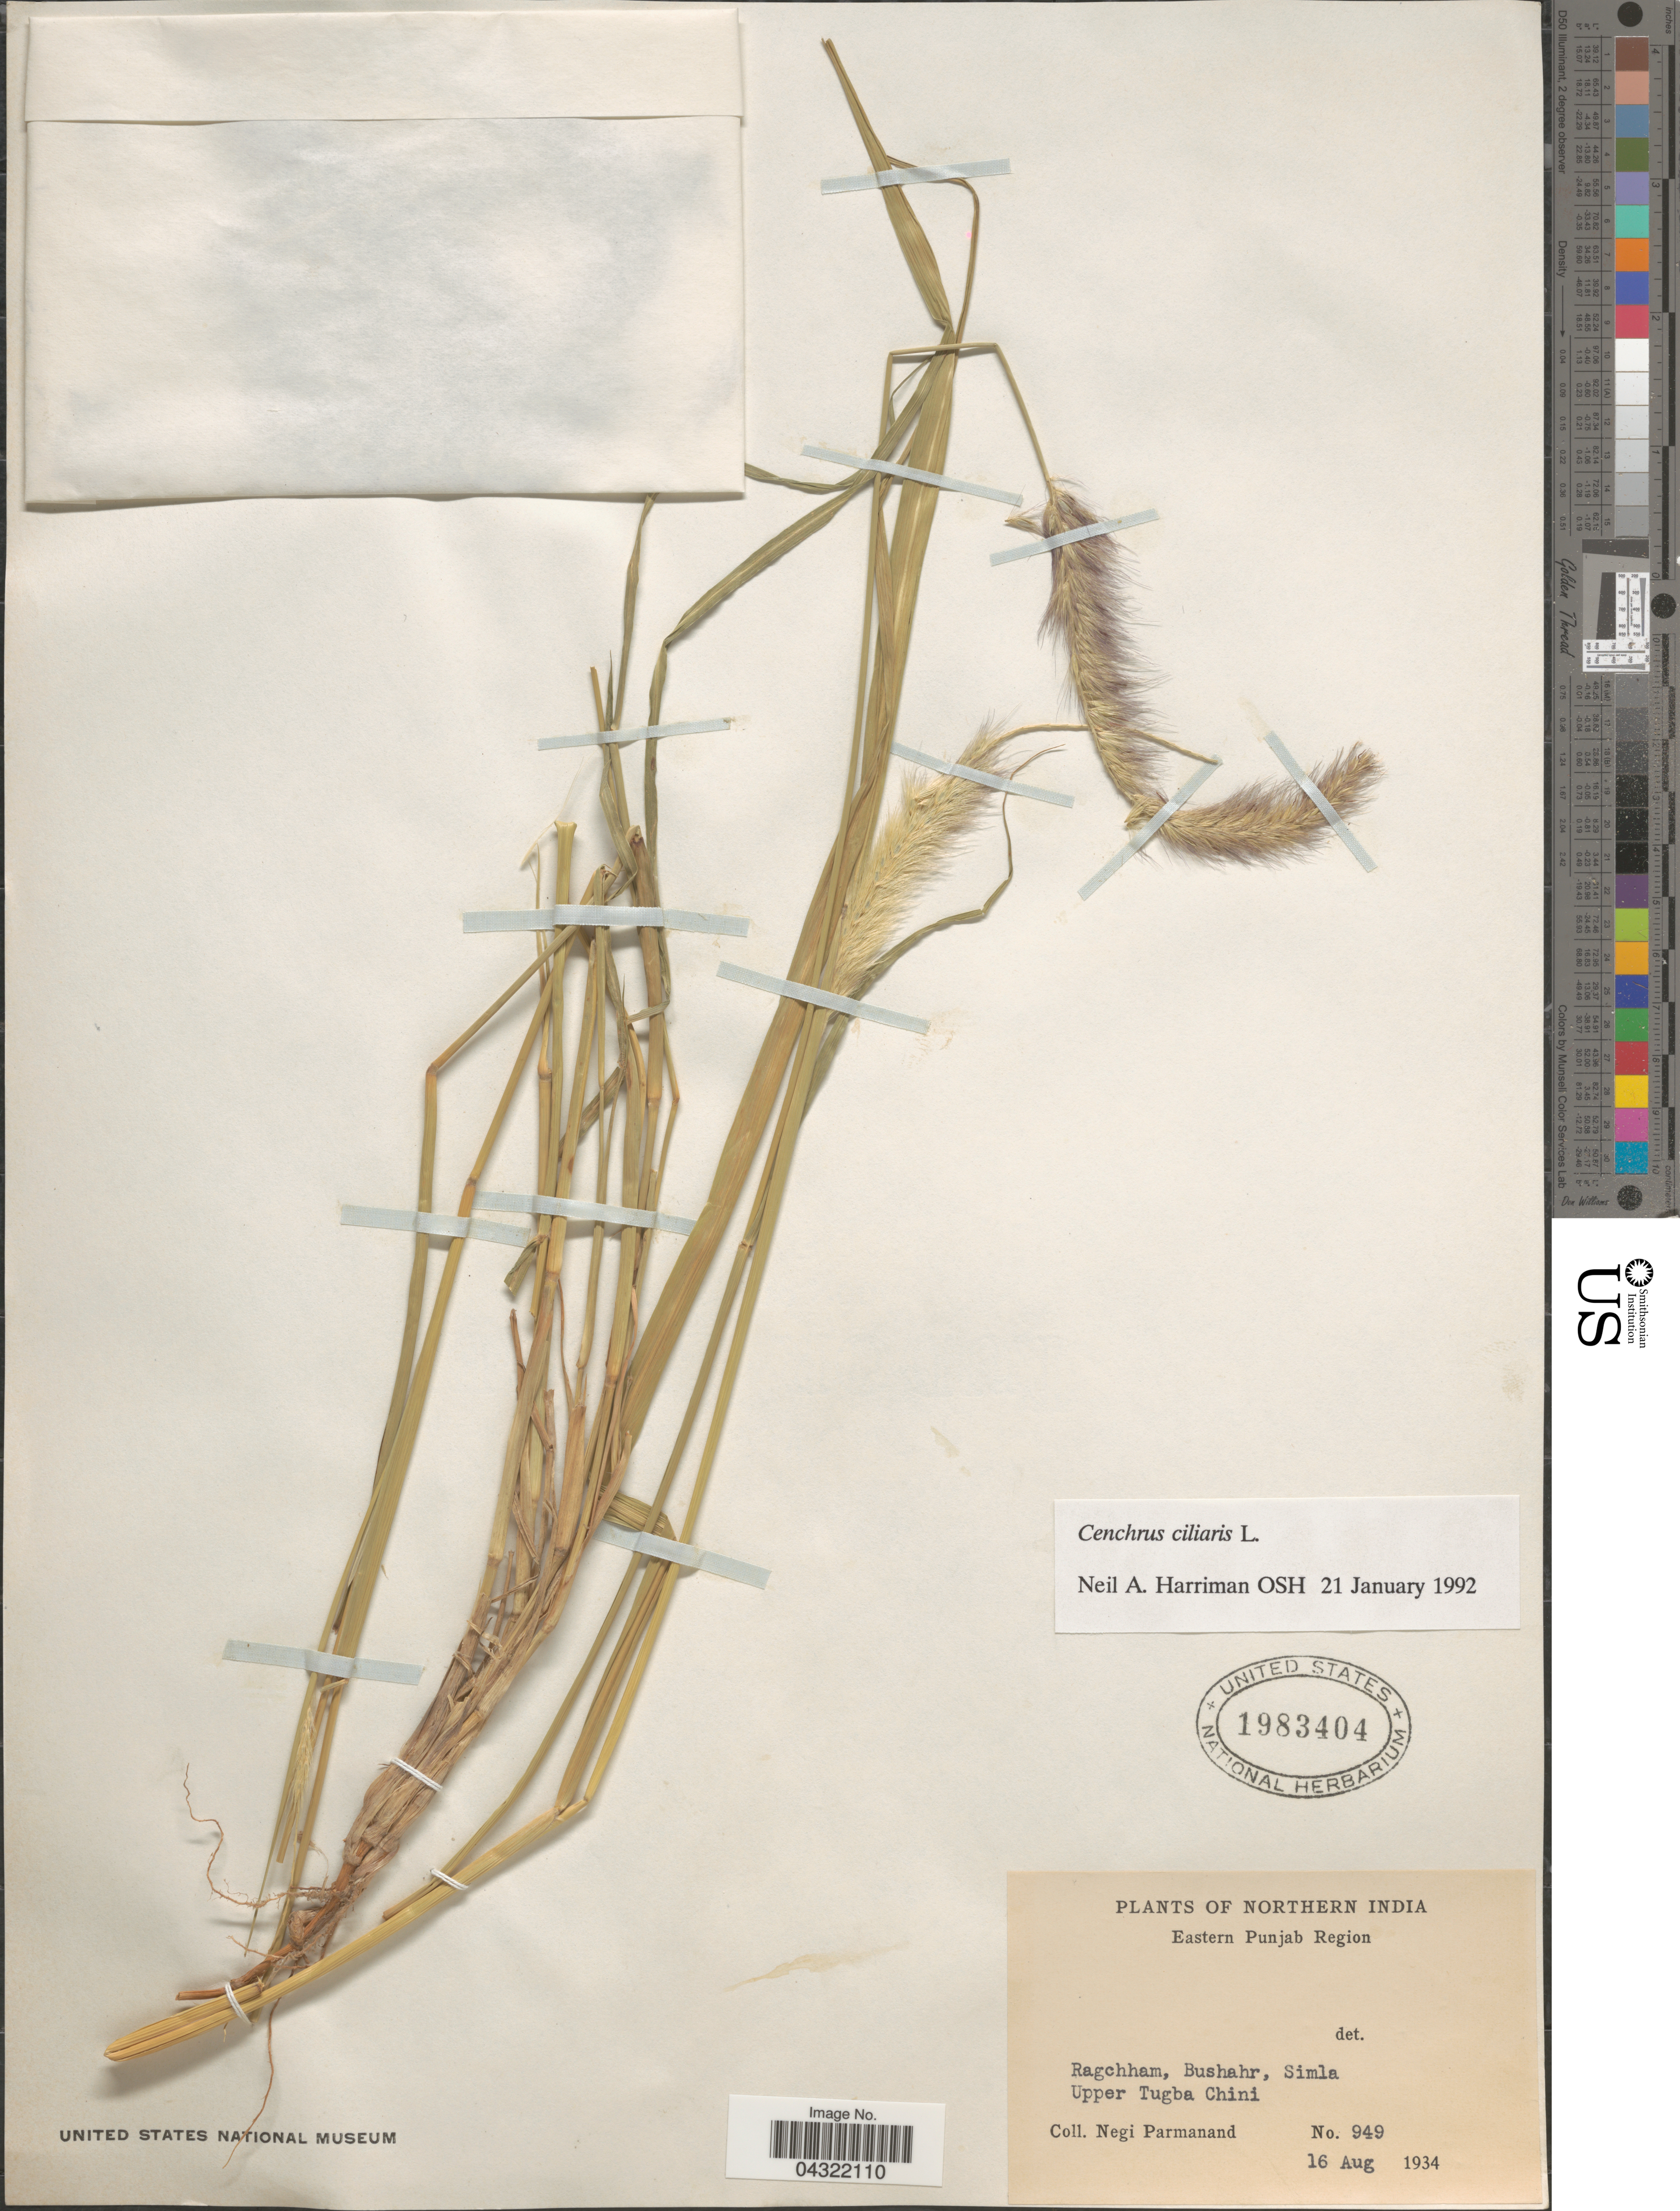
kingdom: Plantae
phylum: Tracheophyta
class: Liliopsida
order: Poales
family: Poaceae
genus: Cenchrus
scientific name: Cenchrus ciliaris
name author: L.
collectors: N. Parmanand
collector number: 949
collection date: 1934-08-16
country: India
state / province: Himachal Pradesh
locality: Northern India. Eastern Punjab Region. Ragchham, Bushahr, Simla Upper Tugba Chini.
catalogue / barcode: US 1983404